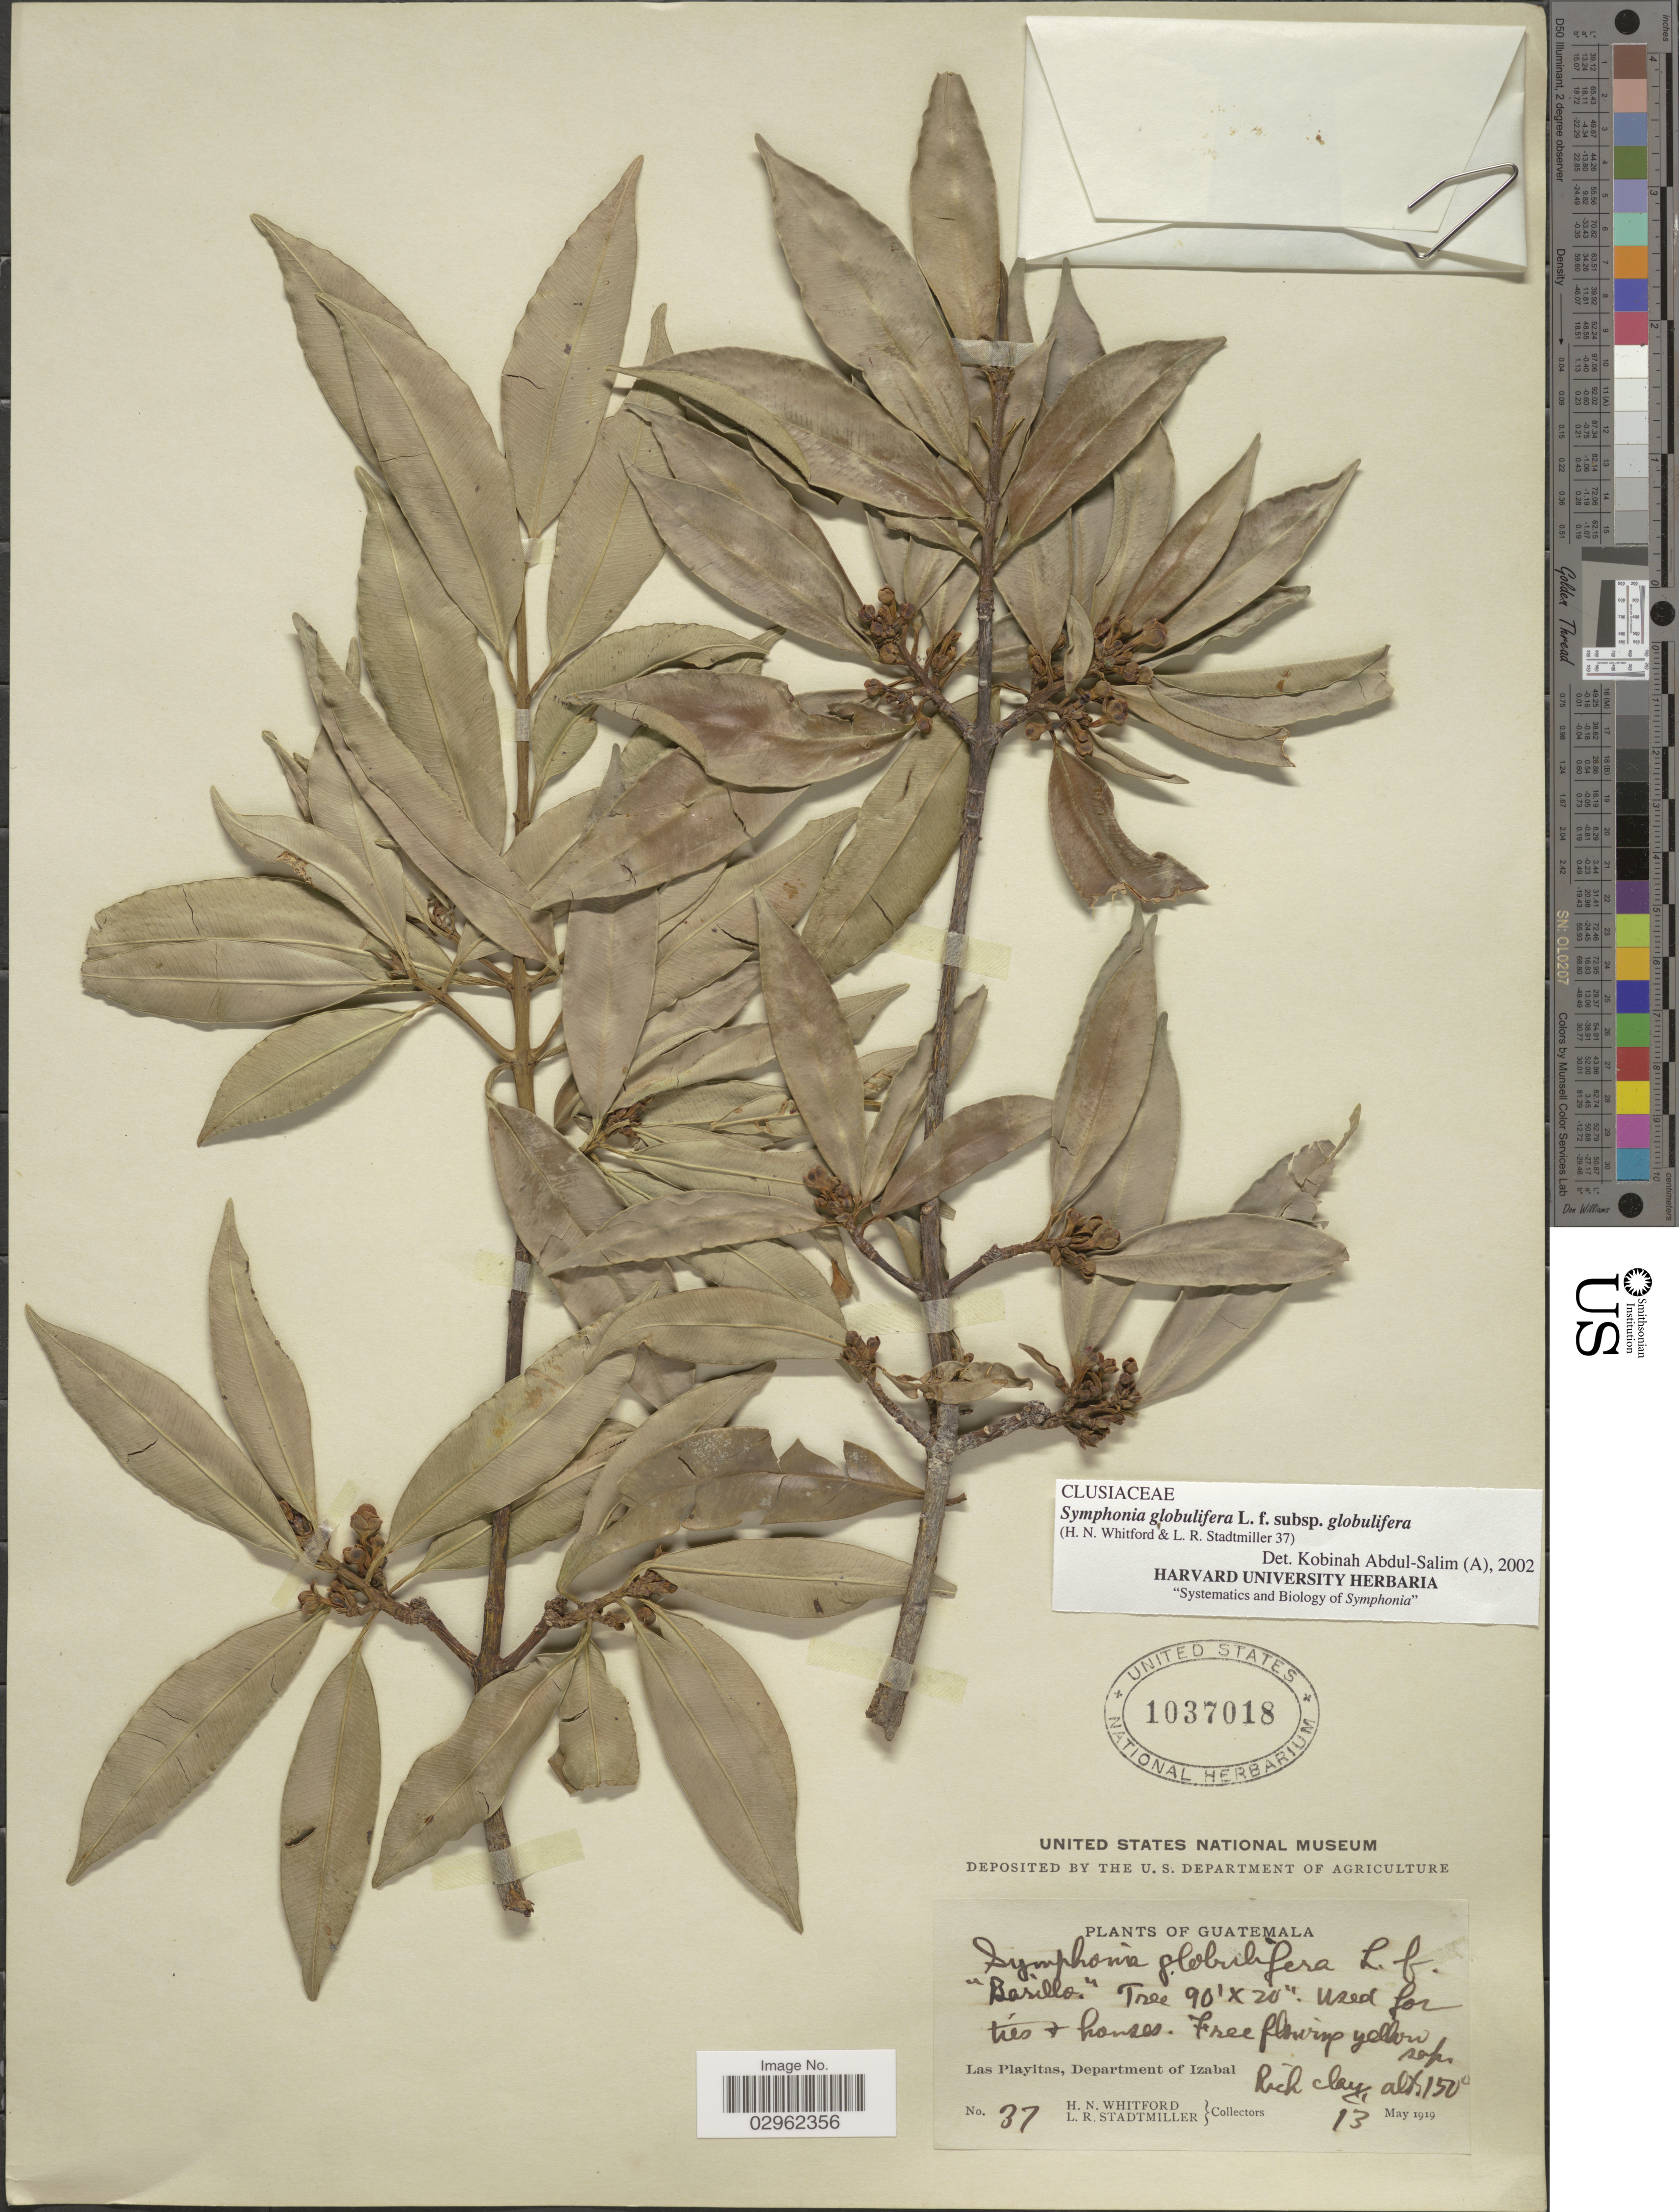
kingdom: Plantae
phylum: Tracheophyta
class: Magnoliopsida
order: Malpighiales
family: Clusiaceae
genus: Symphonia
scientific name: Symphonia globulifera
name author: L. f.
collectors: H. N. Whitford & L. Stadtmiller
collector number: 37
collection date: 1919-05-13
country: Guatemala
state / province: Izabal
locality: Las Playitas, Department of Izabal.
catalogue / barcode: US 1037018